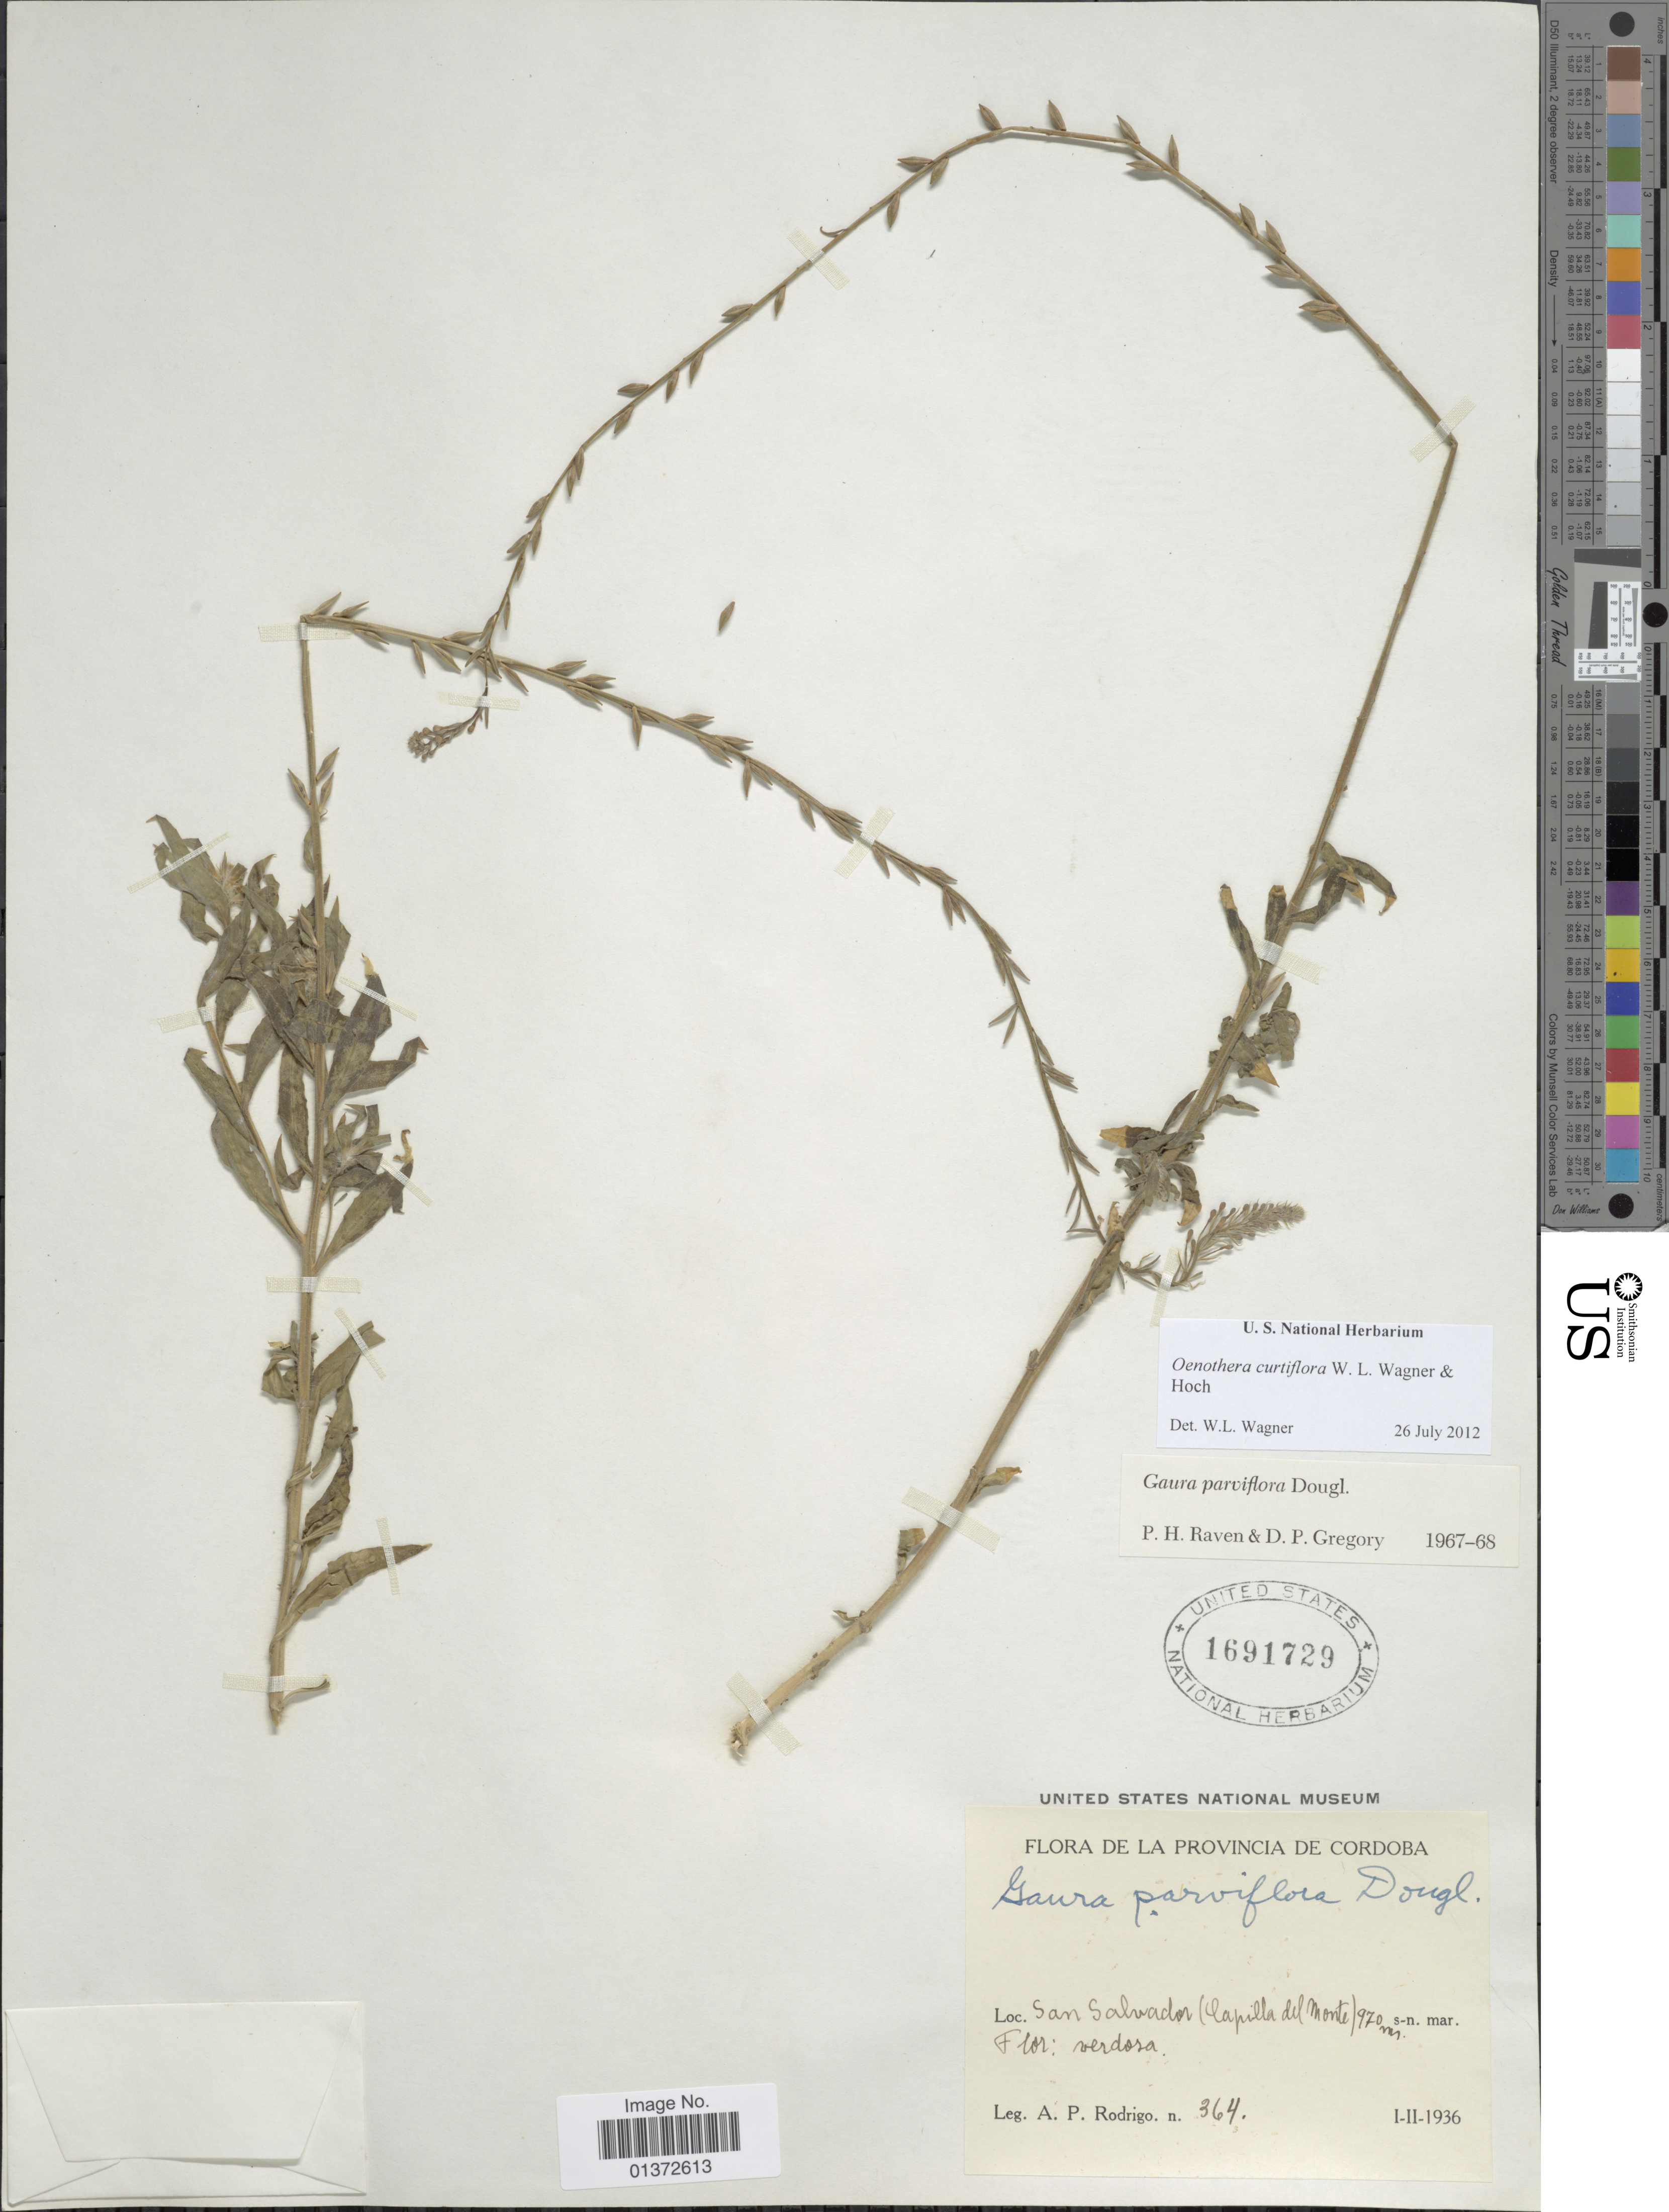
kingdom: Plantae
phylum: Tracheophyta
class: Magnoliopsida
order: Myrtales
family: Onagraceae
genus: Oenothera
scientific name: Oenothera curtiflora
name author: W.L. Wagner & Hoch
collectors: A. Rodrigo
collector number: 364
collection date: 1936-02-01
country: El Salvador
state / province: San Salvador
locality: Provincia de Cordoba, San Salvador (Capilla del monte)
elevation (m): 970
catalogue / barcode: US 1691729